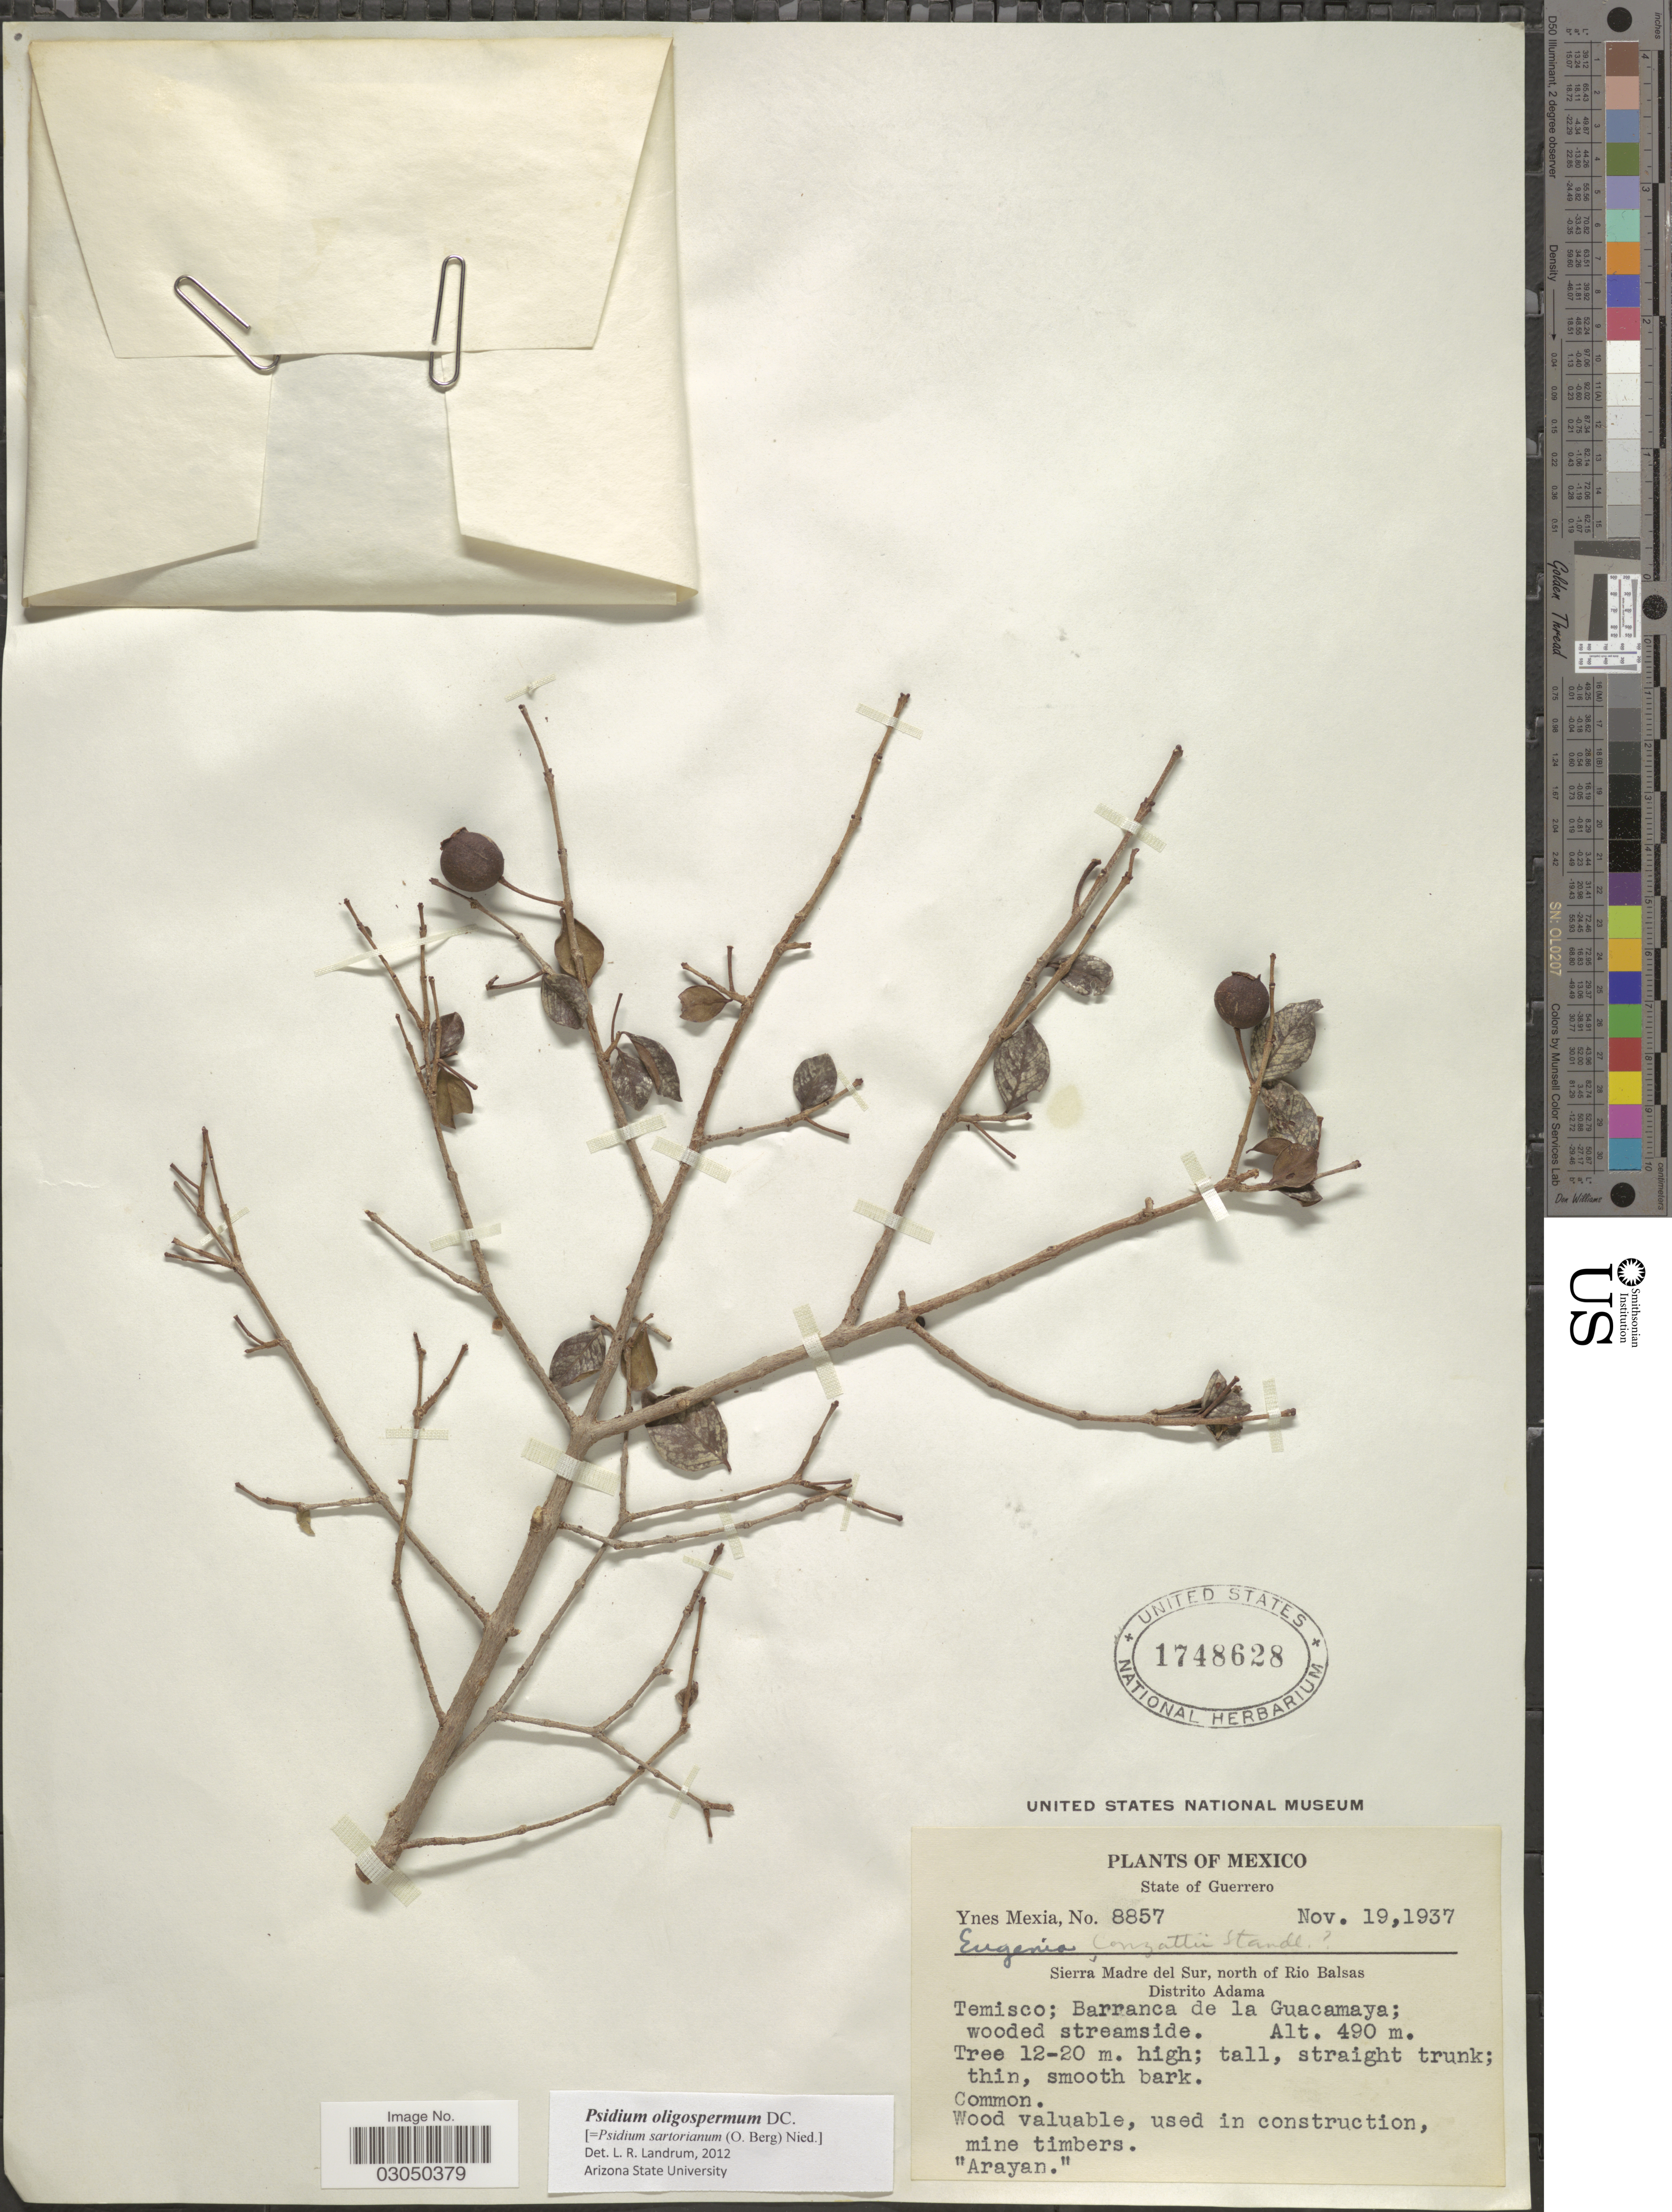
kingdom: Plantae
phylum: Tracheophyta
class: Magnoliopsida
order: Myrtales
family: Myrtaceae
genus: Psidium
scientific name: Psidium oligospermum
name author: Mart. ex DC.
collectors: Y. Mexia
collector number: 8857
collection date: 1937-11-19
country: Mexico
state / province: Guerrero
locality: State of Guerrero. Sierra Madre del Sur, north of Rio Balsas. Distrito Adama. Temisco; Barranca de la Guacamaya.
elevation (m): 490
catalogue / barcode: US 1748628